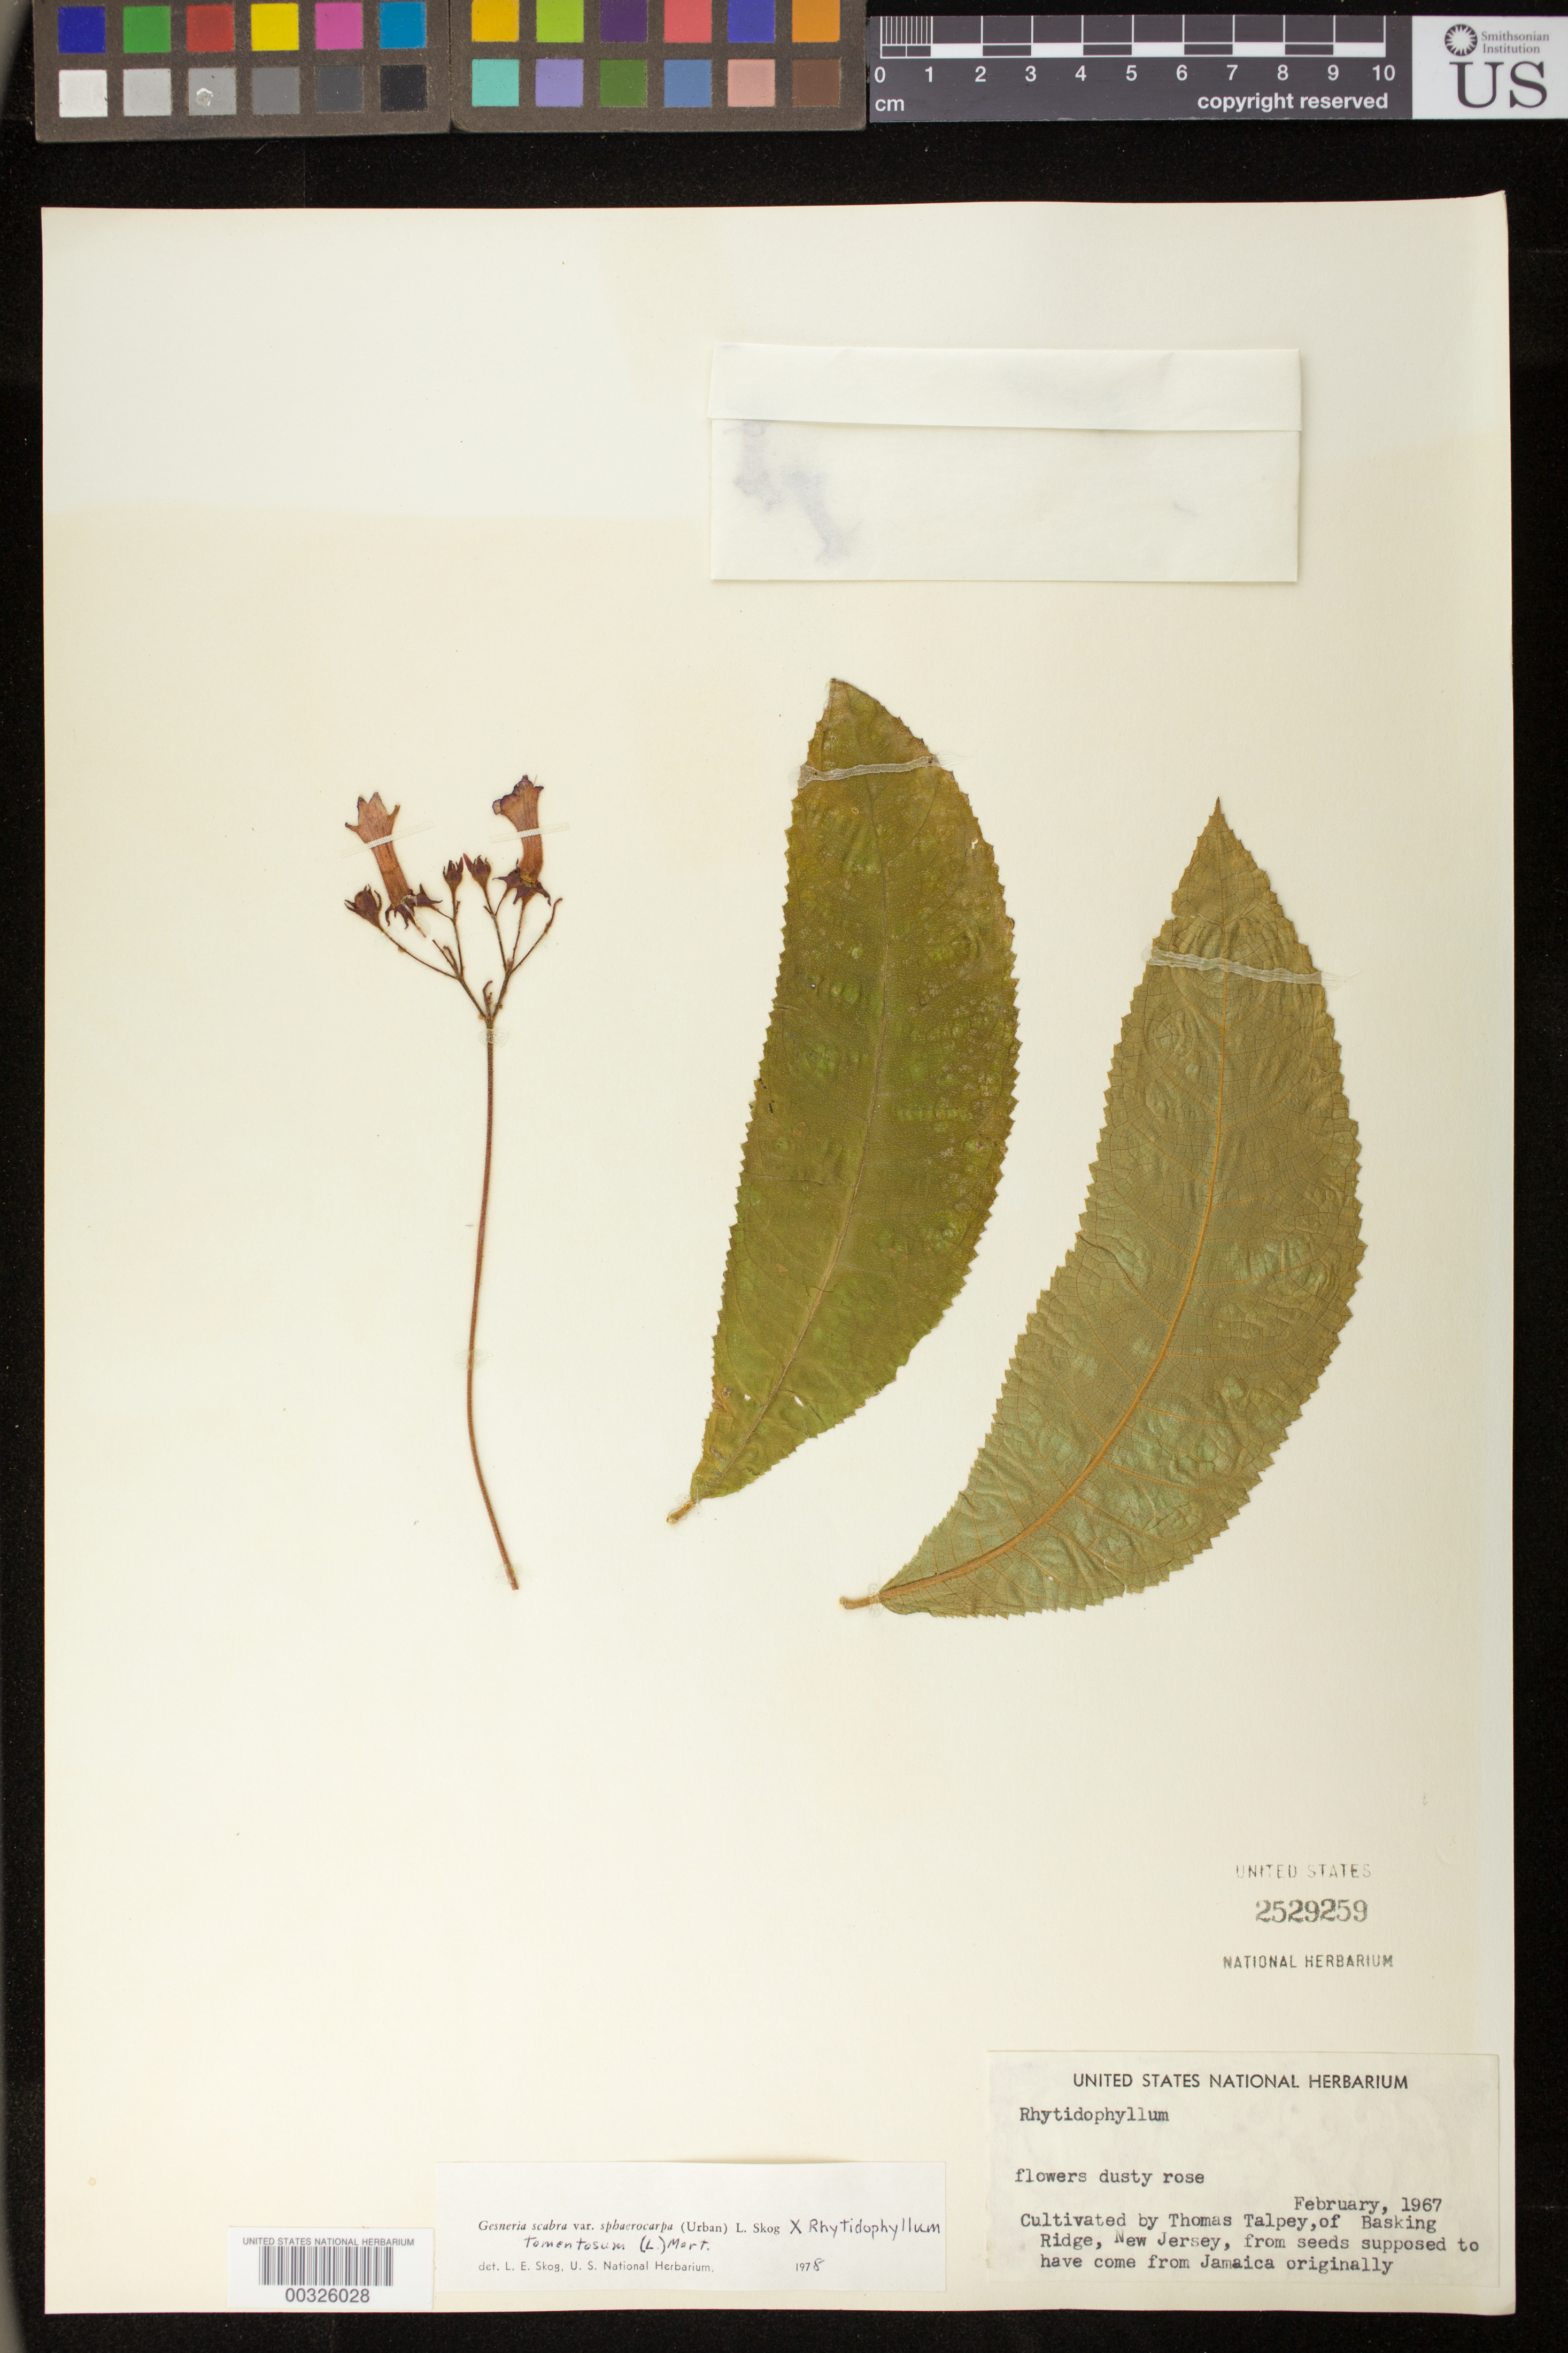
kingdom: Plantae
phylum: Tracheophyta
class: Magnoliopsida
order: Lamiales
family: Gesneriaceae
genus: Rhytidoneria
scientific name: x Rhytidoneria hybrid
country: Jamaica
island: Greater Antilles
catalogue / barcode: US 2529259